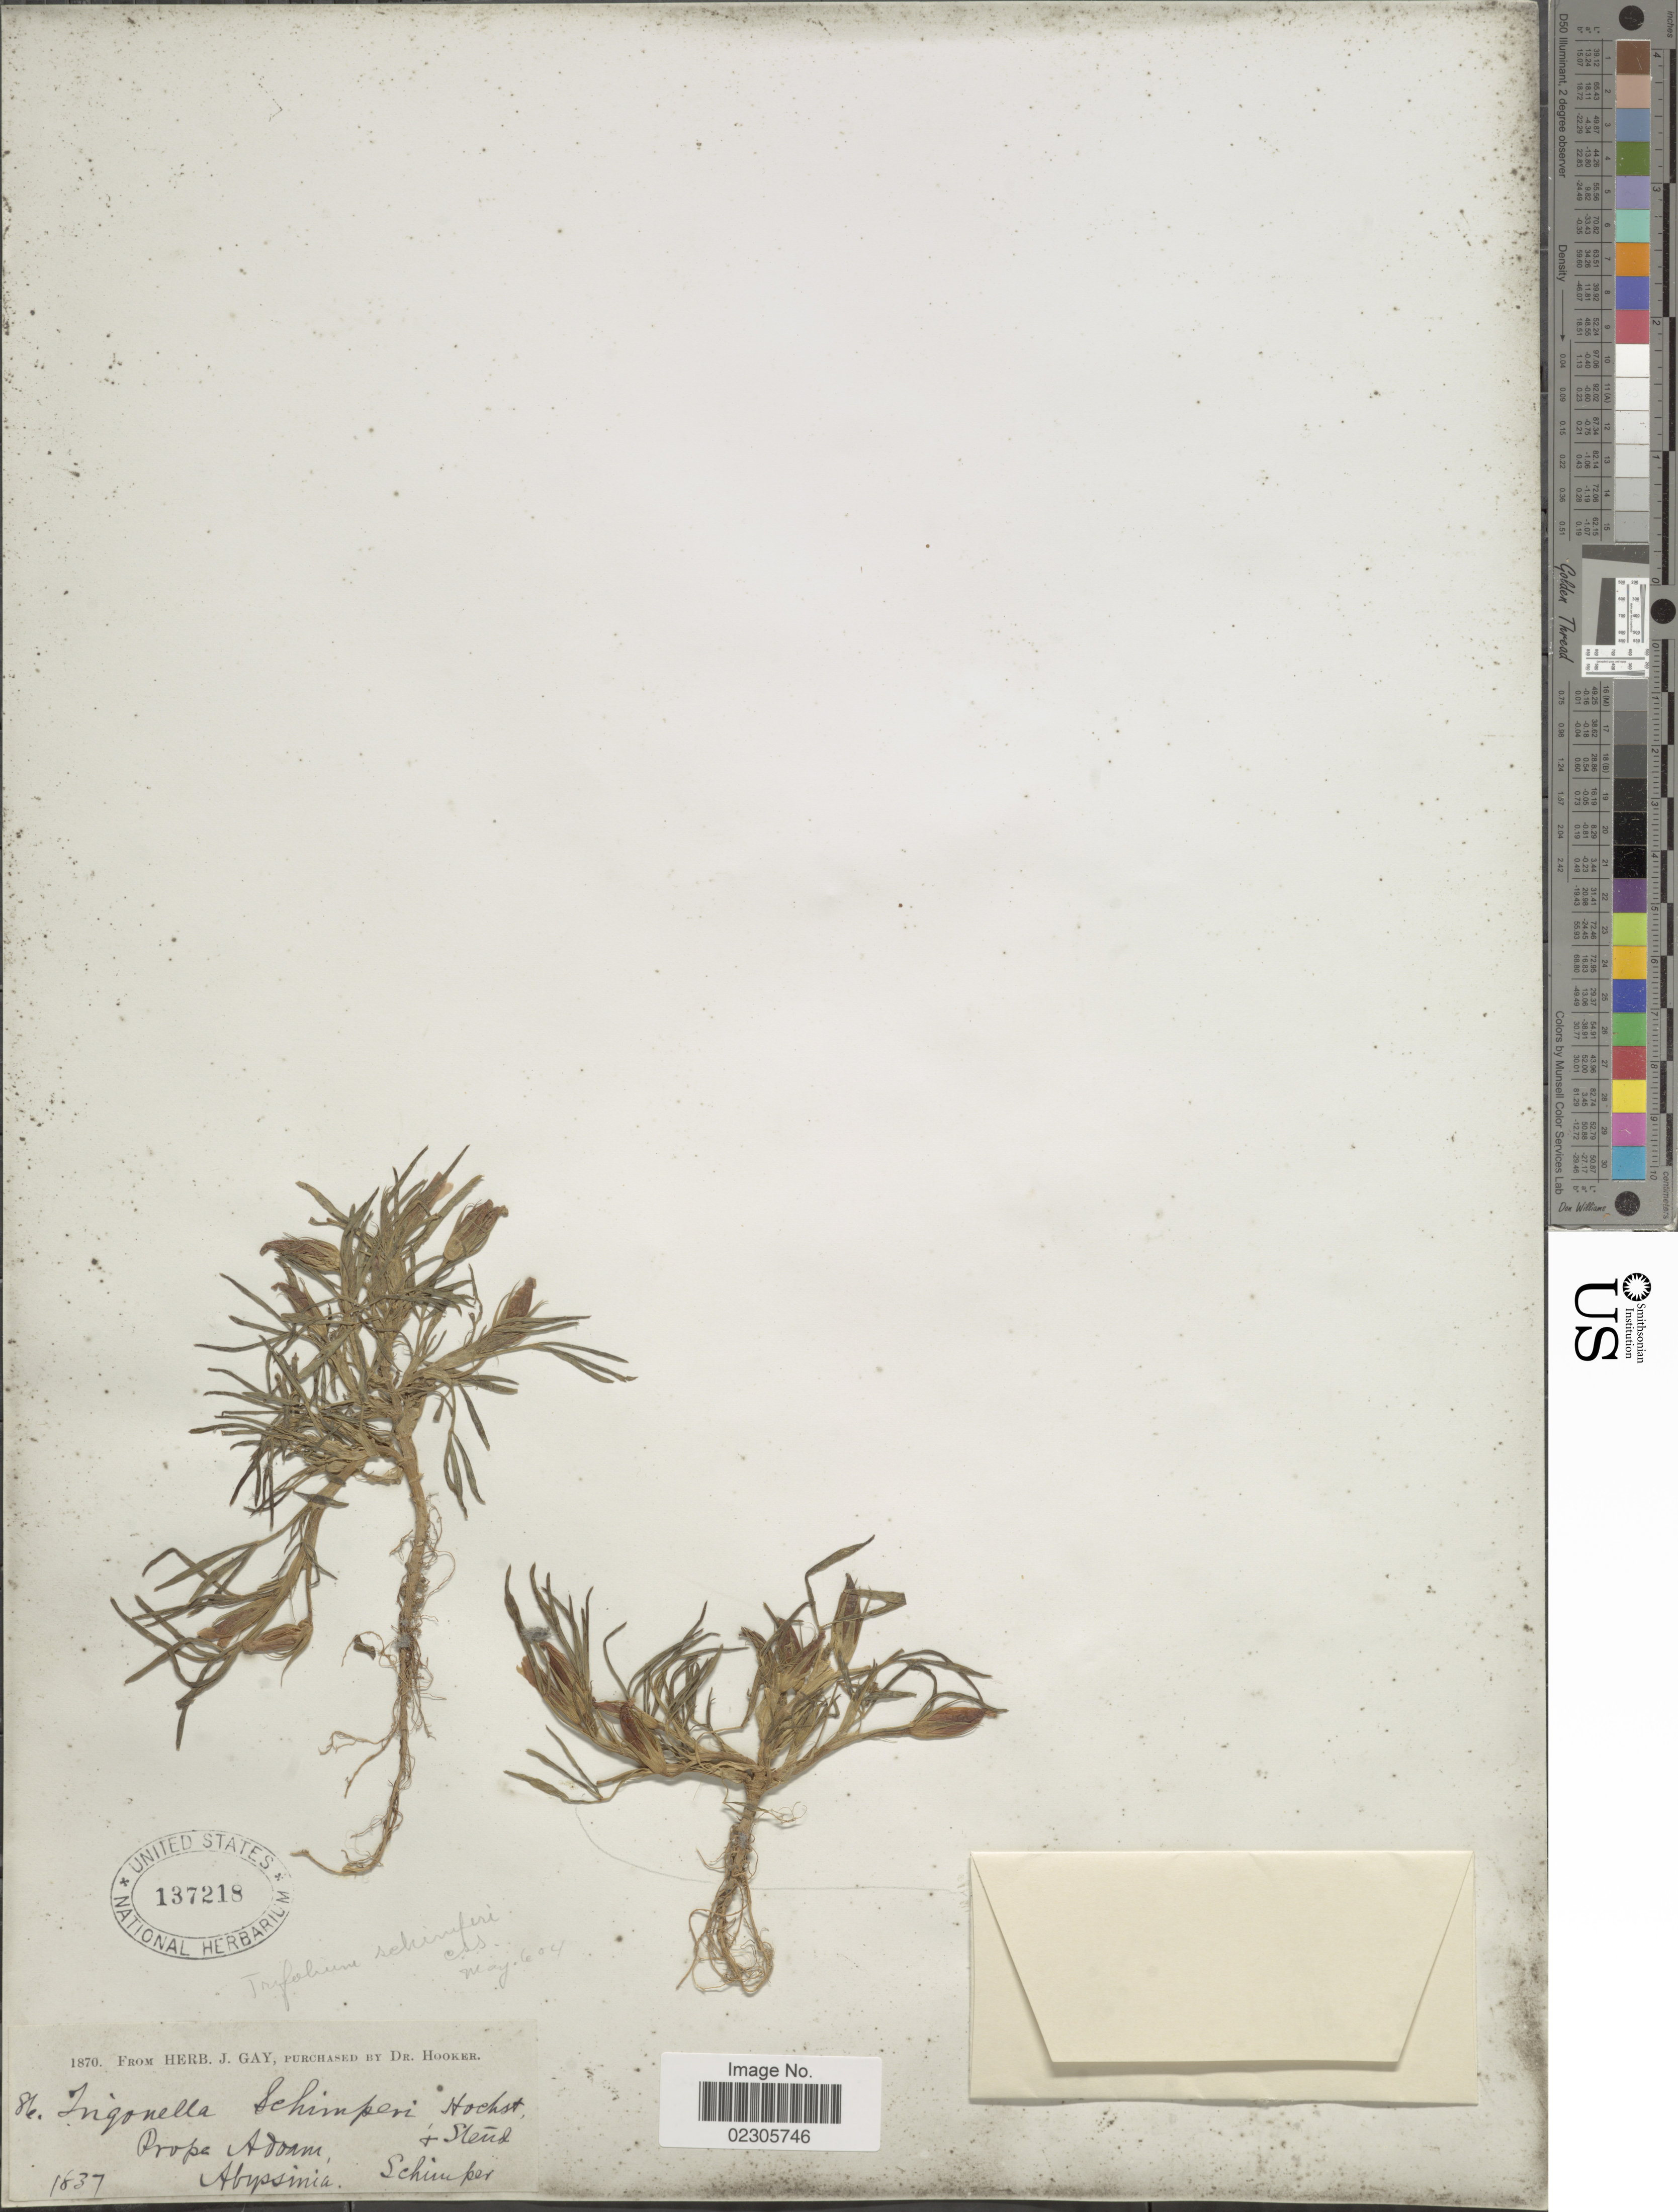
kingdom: Plantae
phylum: Tracheophyta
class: Magnoliopsida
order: Fabales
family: Fabaceae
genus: Trifolium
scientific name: Trifolium schimperi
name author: A. Rich.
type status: Isosyntype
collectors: -. Schimper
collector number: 86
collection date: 1837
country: Eritrea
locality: Prope Adoam [interpreted], Abyssinia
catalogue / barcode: US 137218